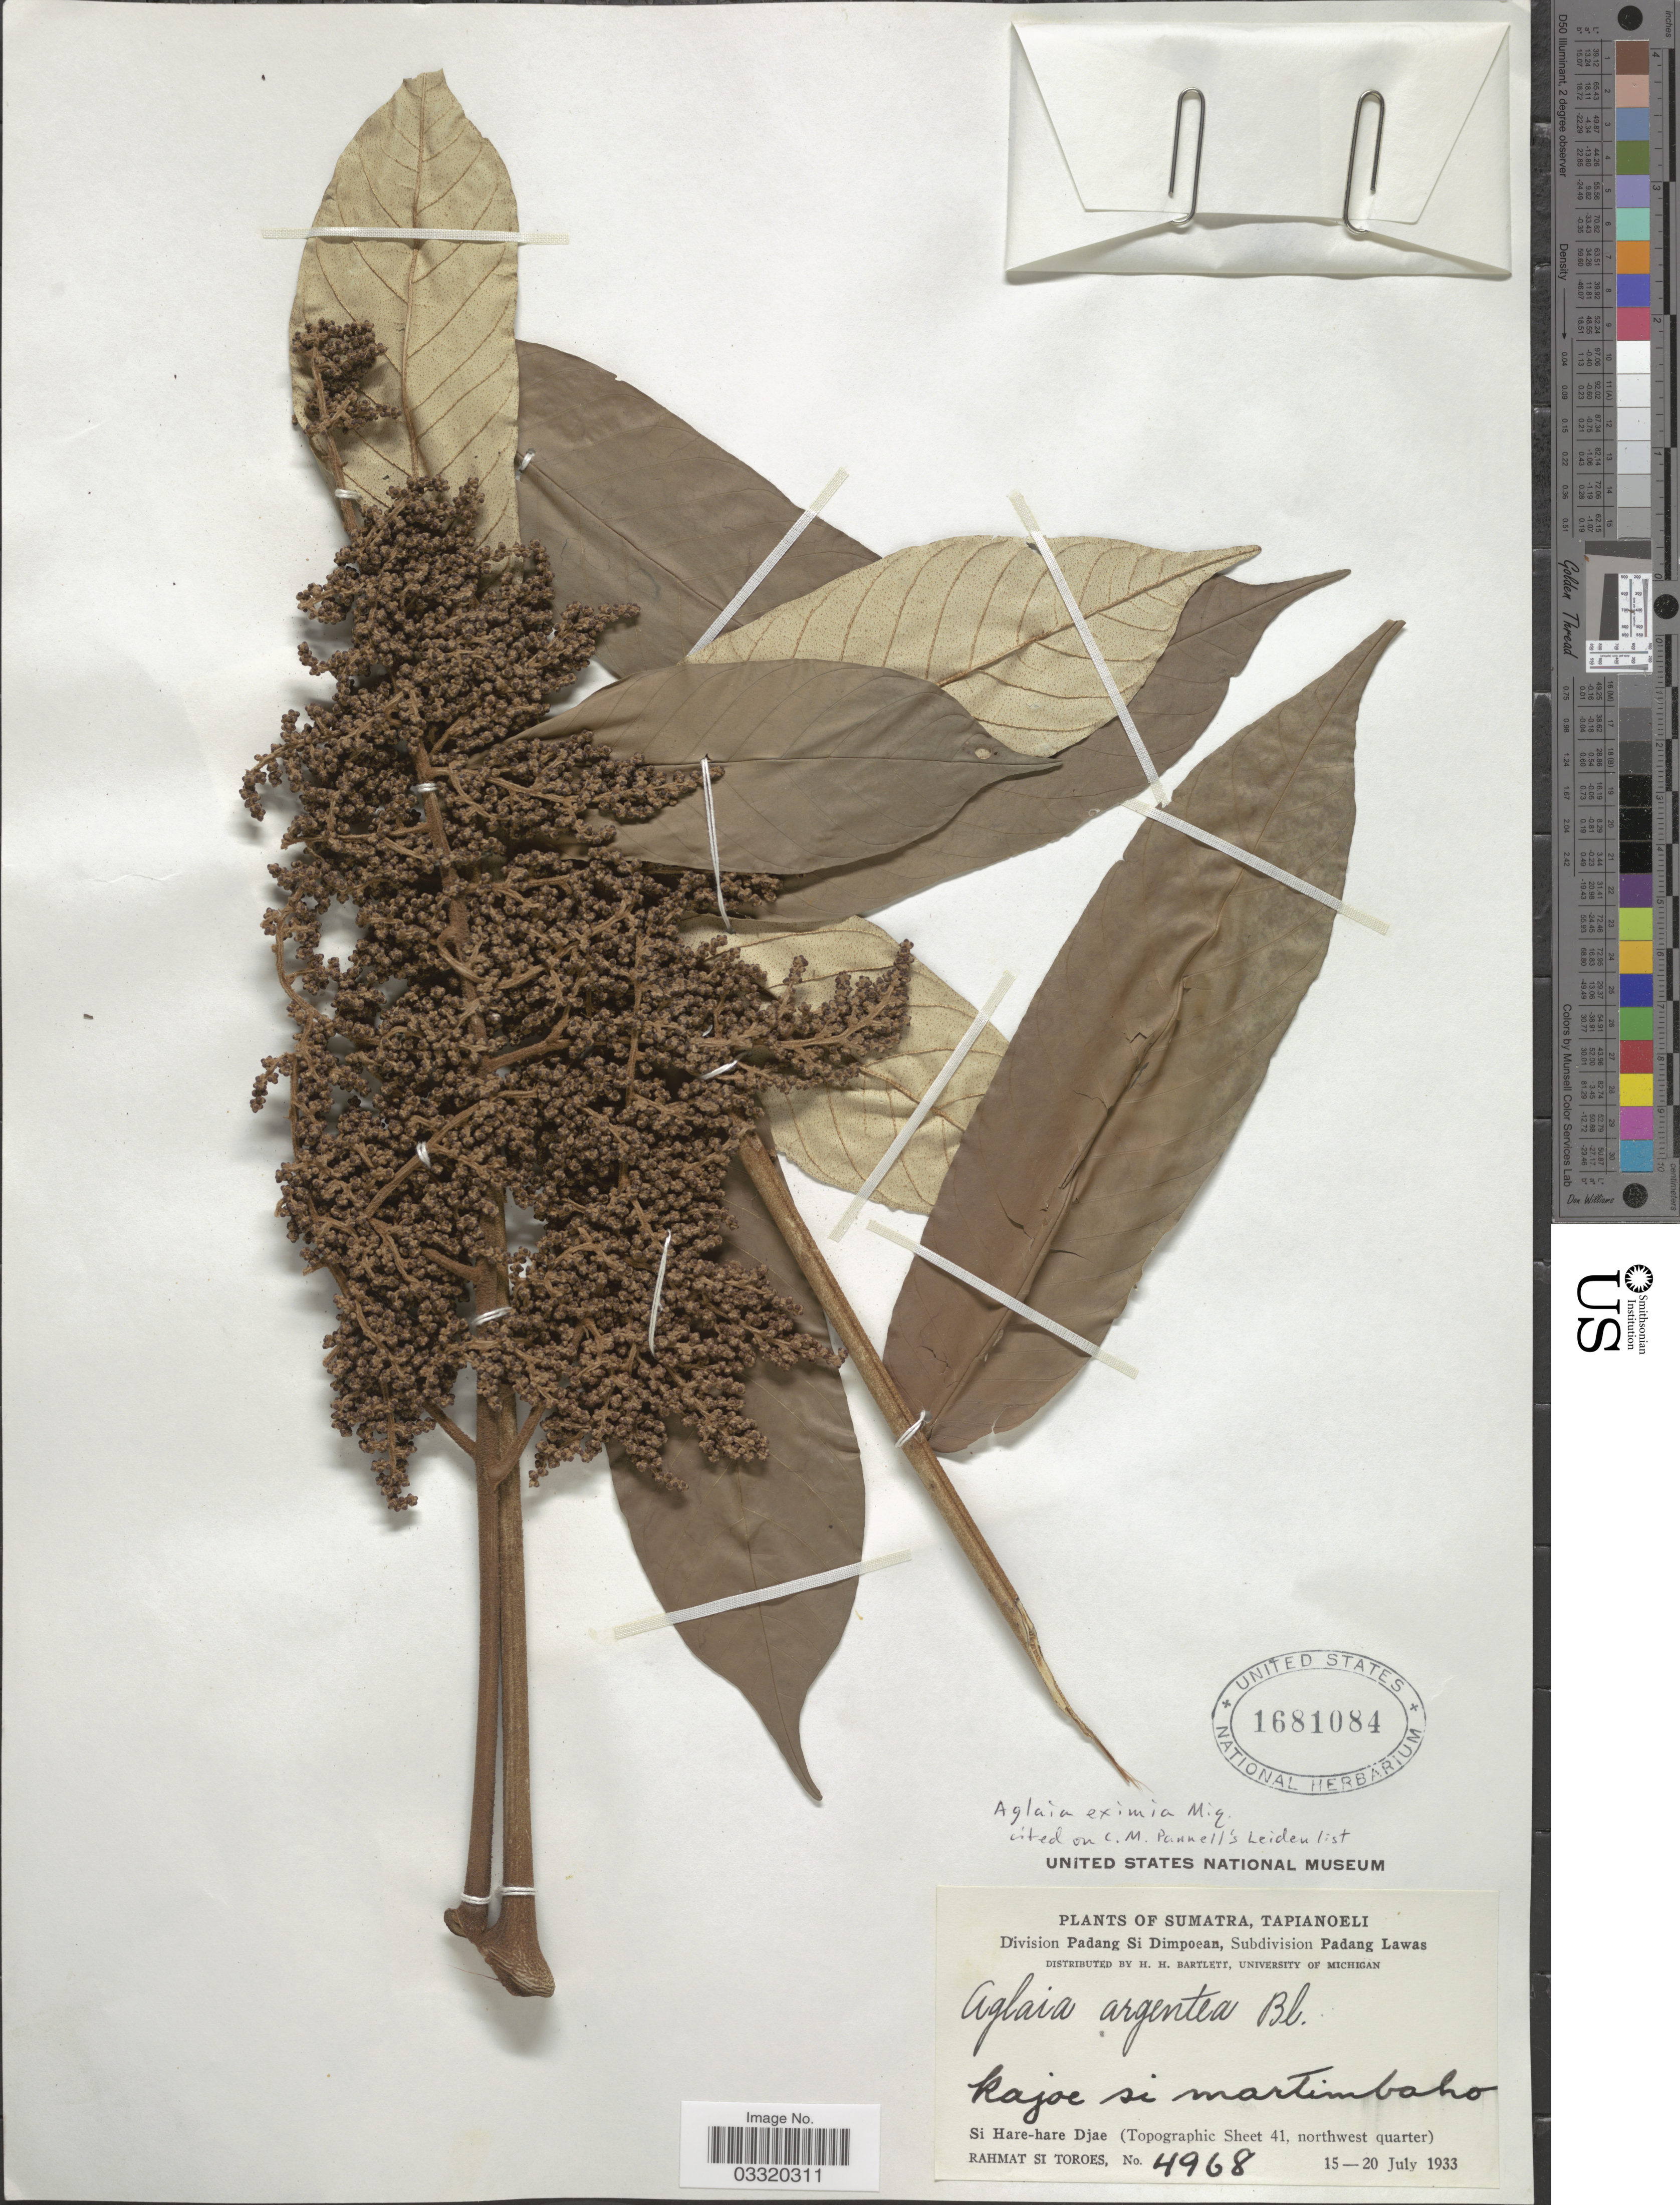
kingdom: Plantae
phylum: Tracheophyta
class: Magnoliopsida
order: Sapindales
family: Meliaceae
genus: Aglaia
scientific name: Aglaia eximia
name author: Miq.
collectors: Rahmat Si Boeea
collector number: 4968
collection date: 1933-07-15/1933-07-20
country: Indonesia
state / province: Sumatra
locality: Tapianoeli. Division Padang Si Dimpoean, Subdivision Padang Lawas. Si Hare-hare Djae (Topographic Sheet 41, northwest quarter).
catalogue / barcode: US 1681084